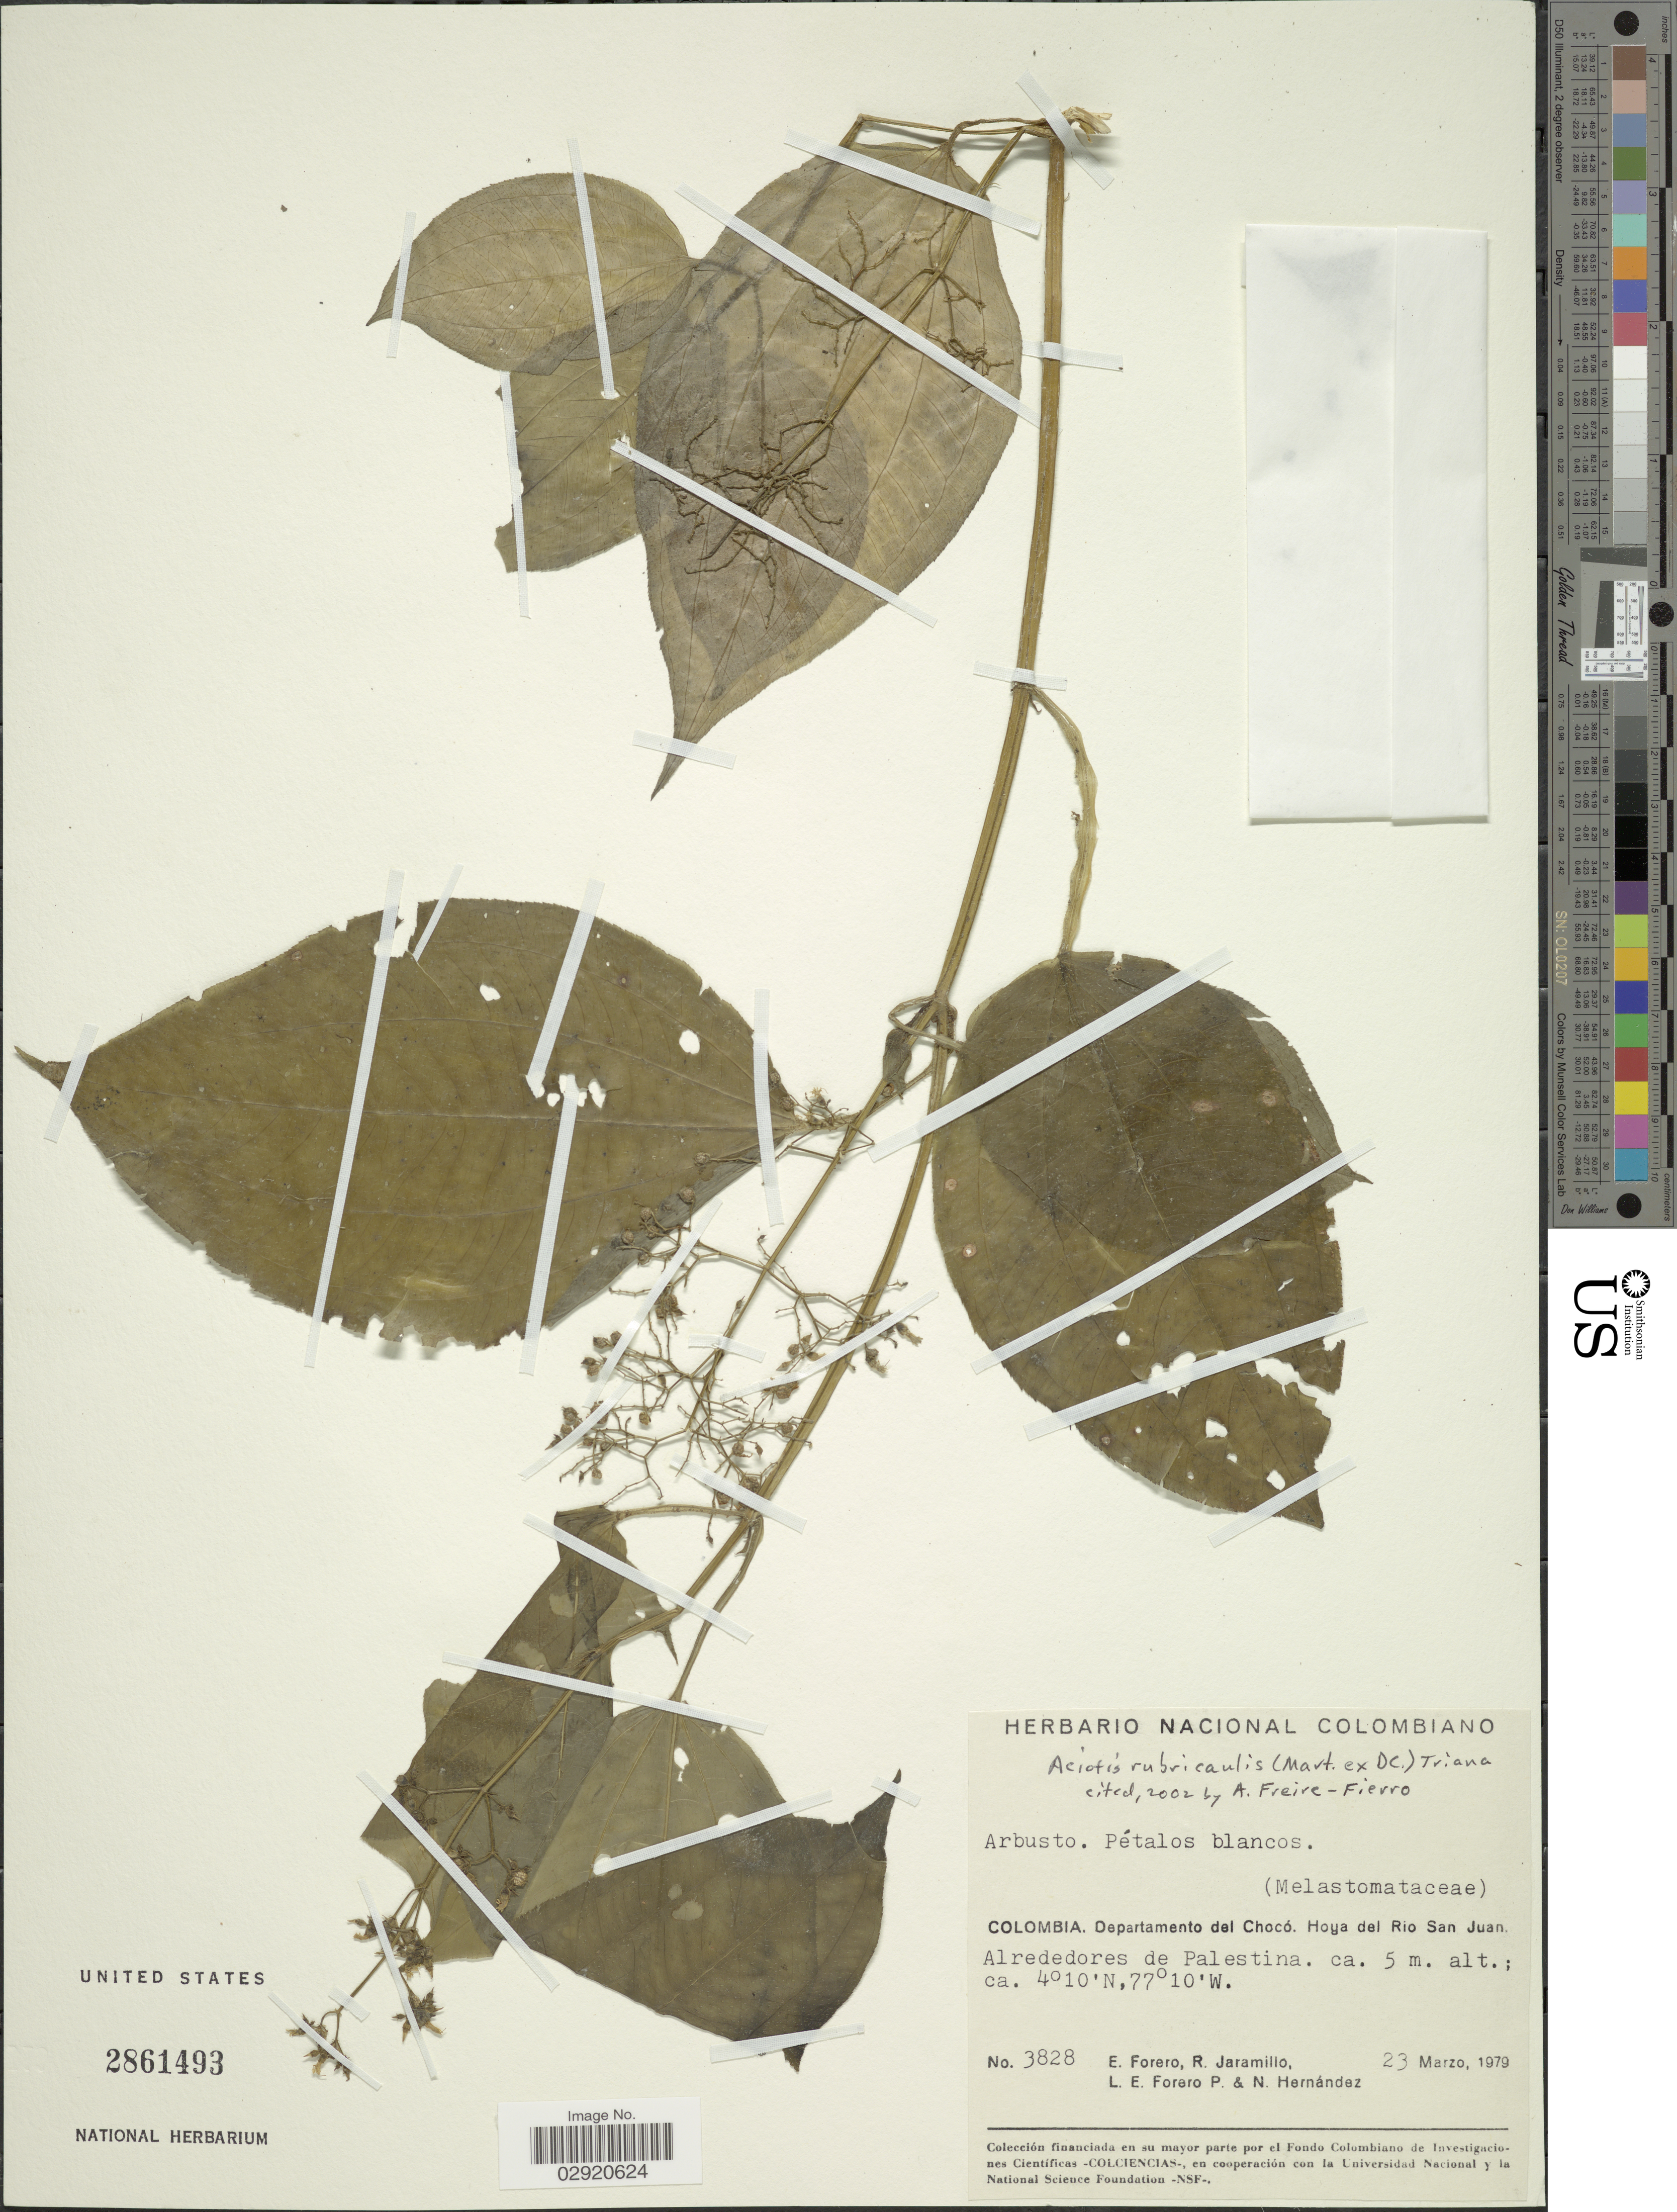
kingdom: Plantae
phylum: Tracheophyta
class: Magnoliopsida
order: Myrtales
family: Melastomataceae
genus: Aciotis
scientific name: Aciotis rubricaulis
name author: (Mart. ex DC.) Triana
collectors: E. Forero, R. Jaramillo, L. E. Forero & N. Hernandez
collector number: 3828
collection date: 1979-03-23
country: Colombia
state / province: Chocó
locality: Departamento del Chocó. Hoya del Rio San Juan. Alrededores de Palestina.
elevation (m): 5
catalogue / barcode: US 2861493